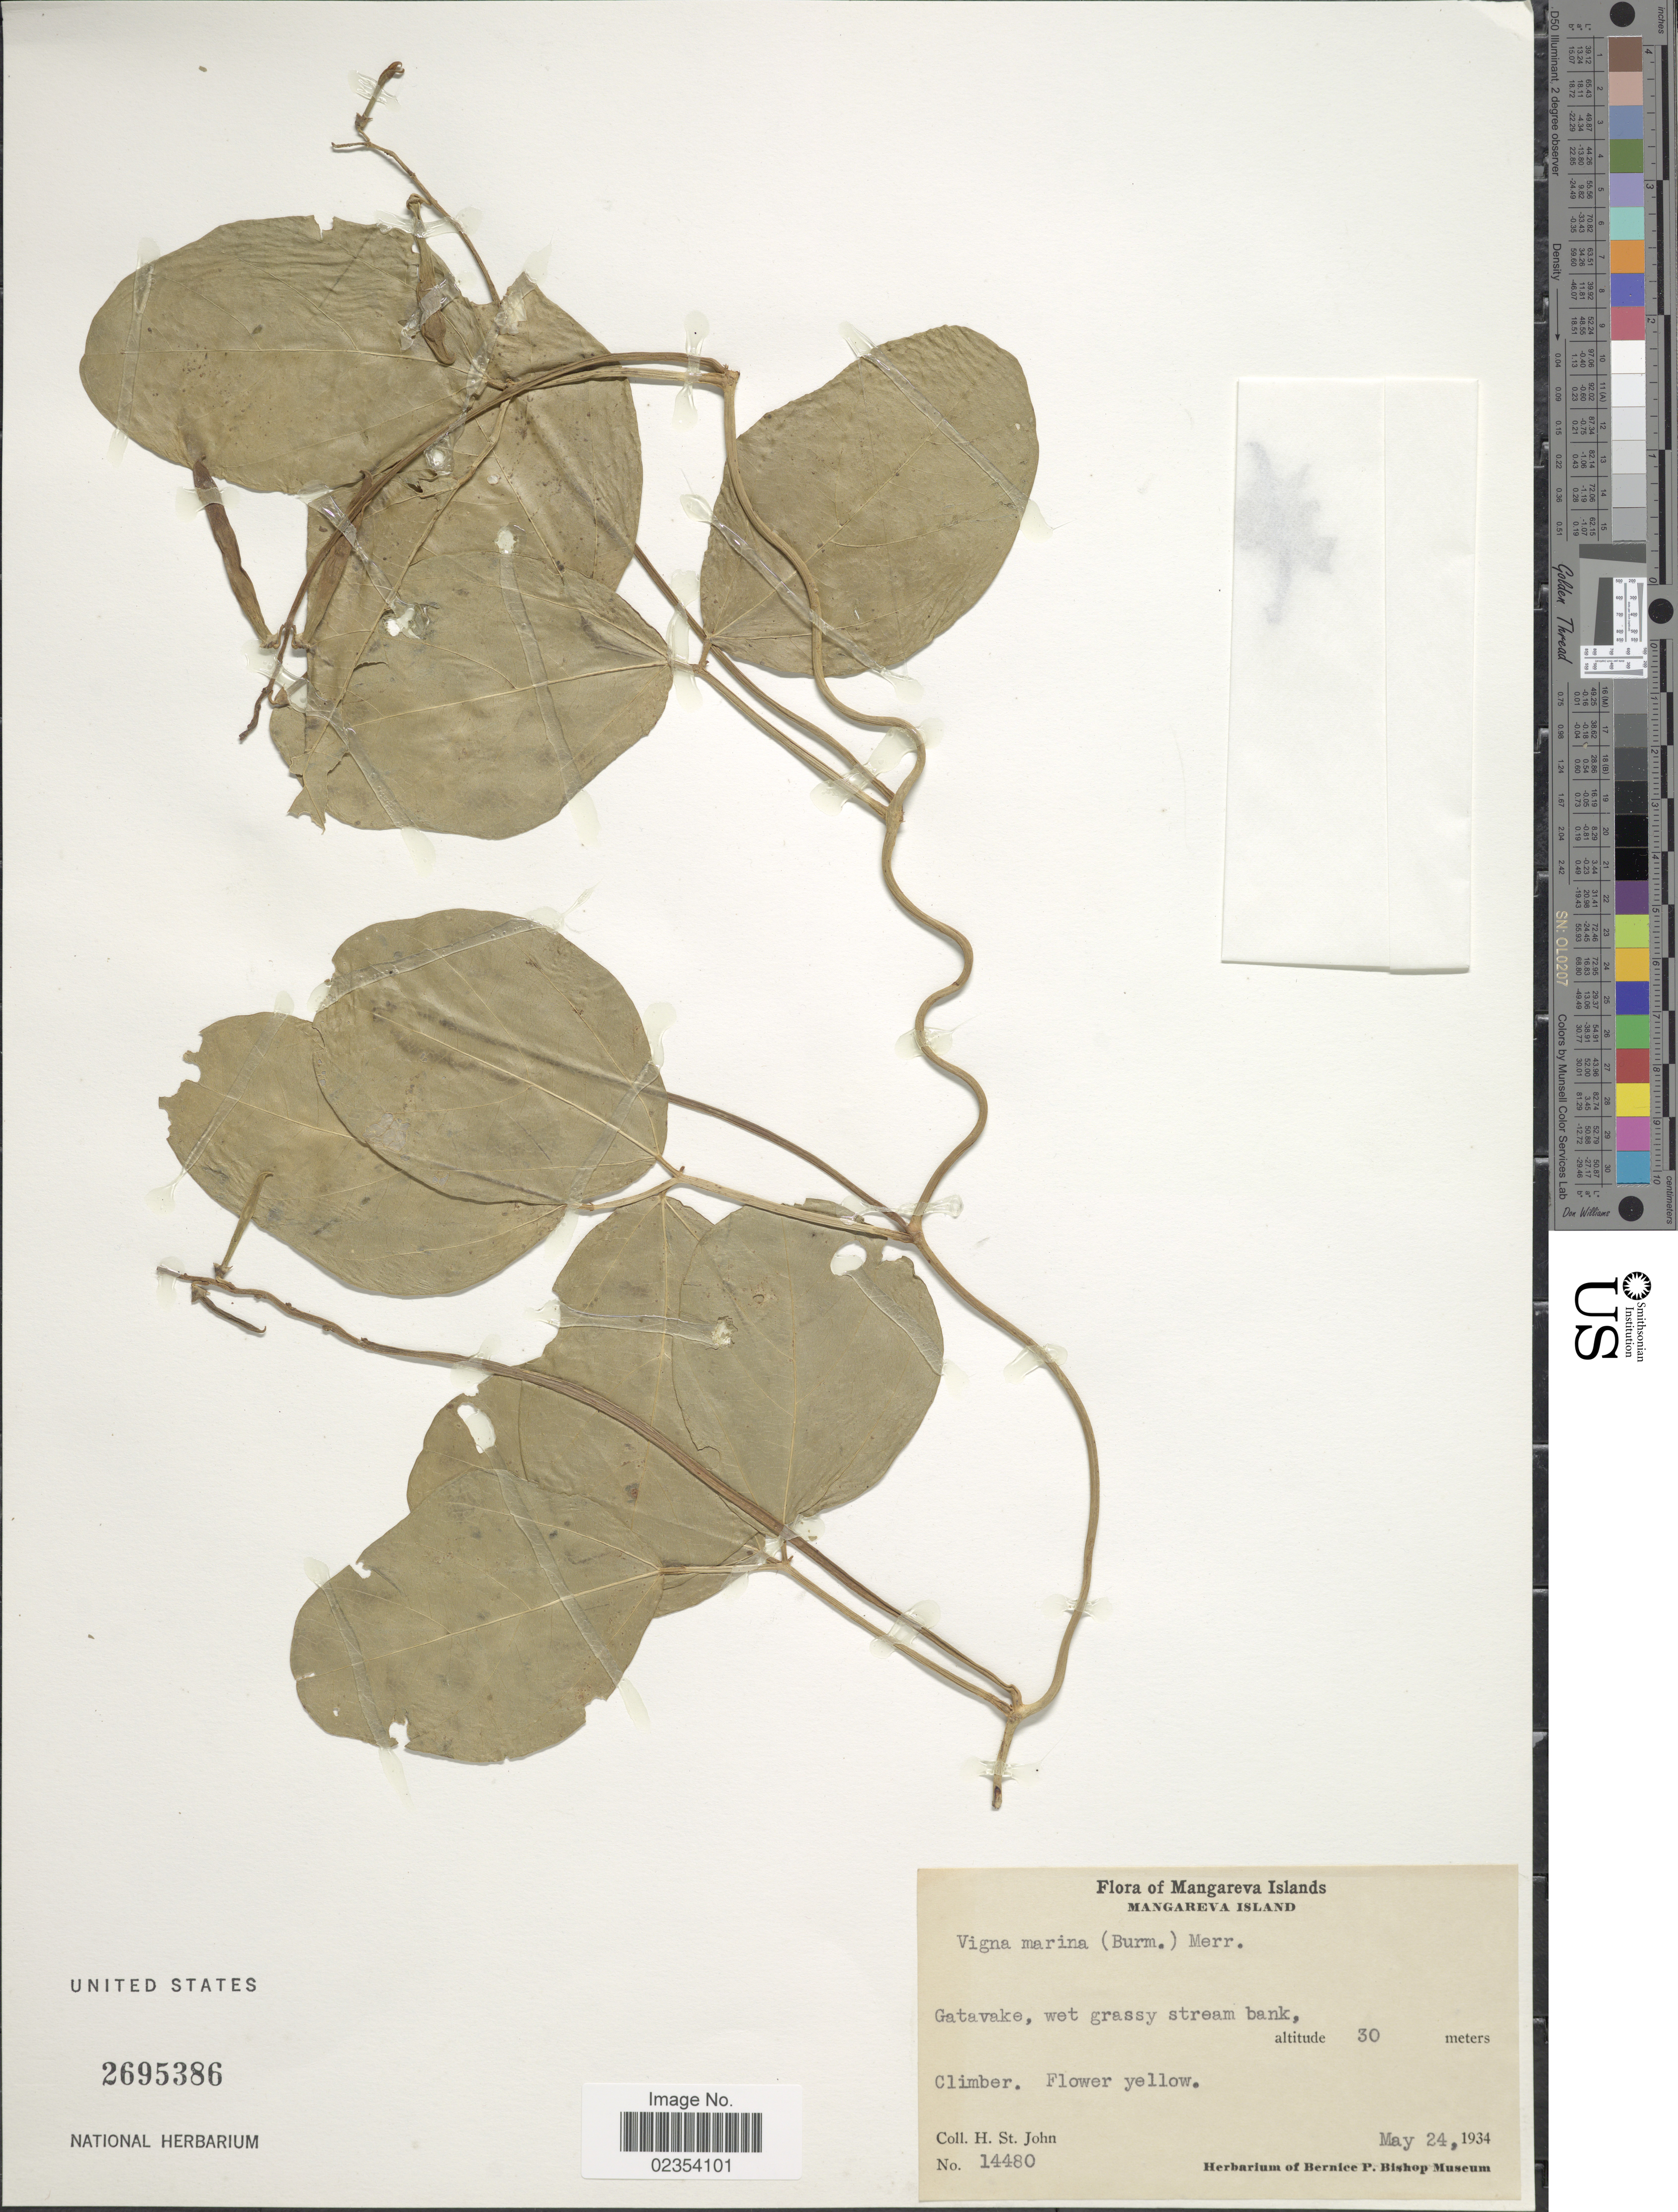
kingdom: Plantae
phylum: Tracheophyta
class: Magnoliopsida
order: Fabales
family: Fabaceae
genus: Vigna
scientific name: Vigna marina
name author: (Burm.) Merr.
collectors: H. St. John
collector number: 14480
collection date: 1934-05-24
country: French Polynesia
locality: Mangareva Islands. Mangareva Island. Gatavake, wet grassy stream bank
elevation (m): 30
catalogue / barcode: US 2695386